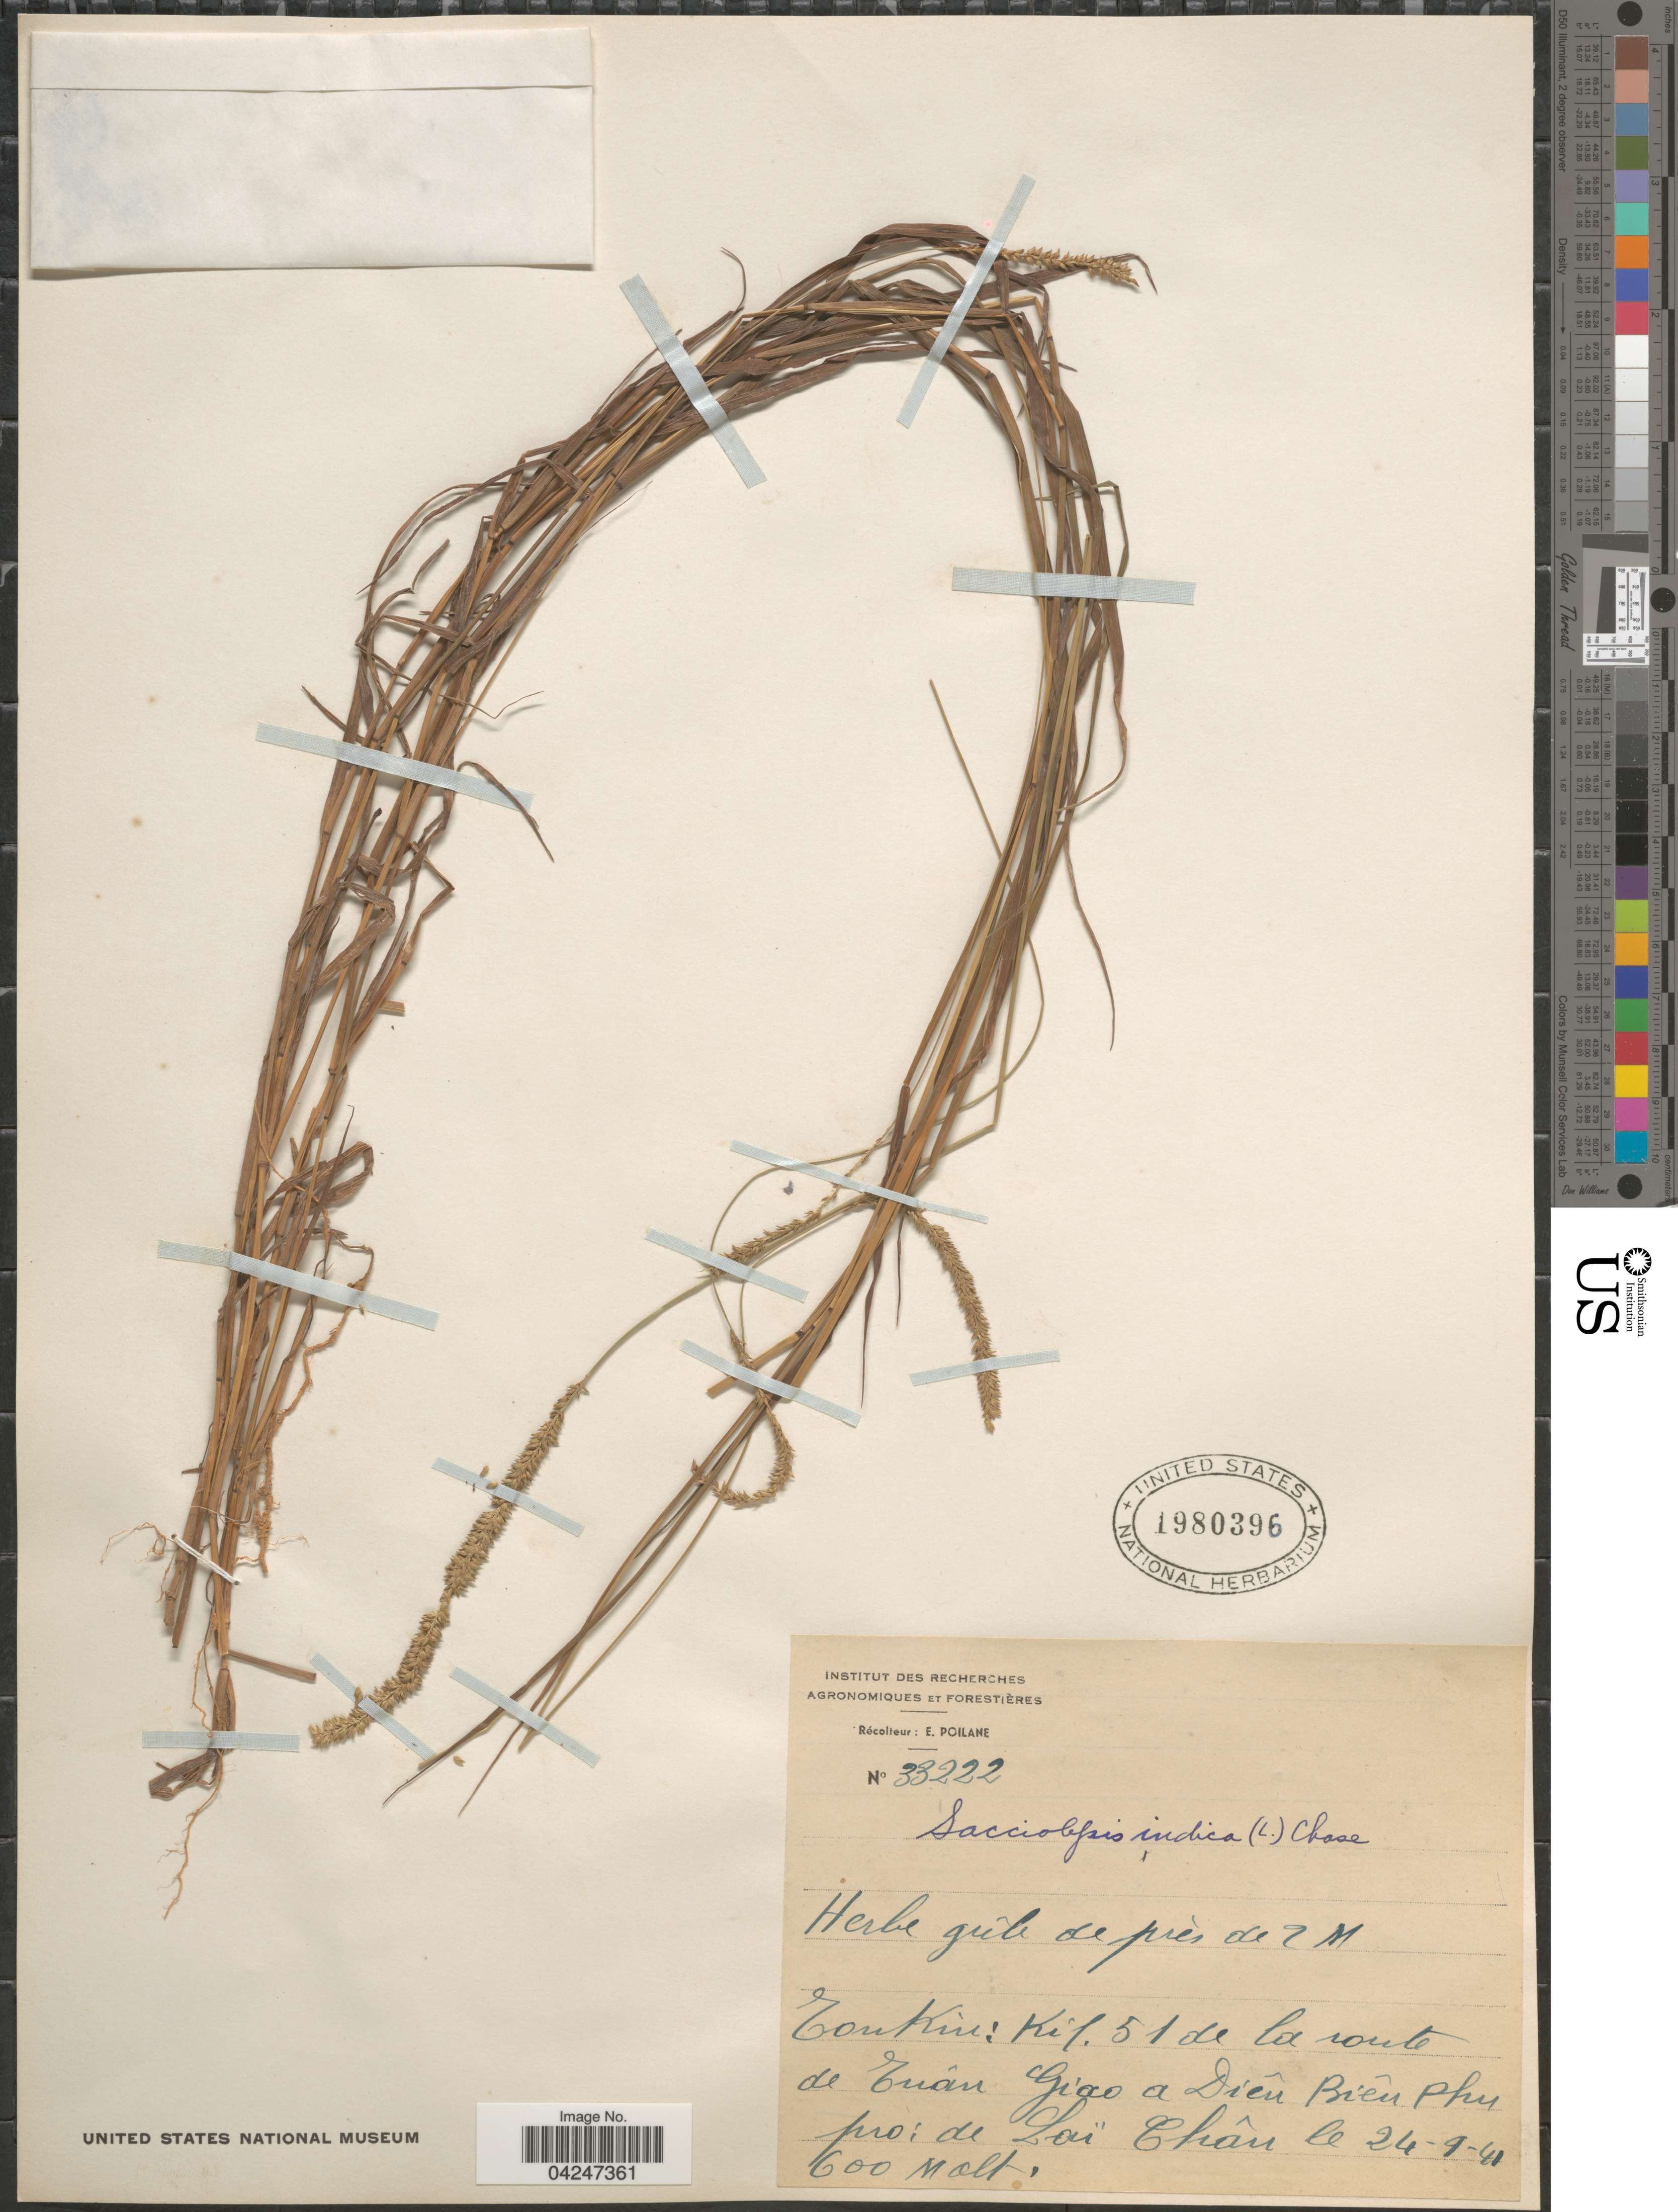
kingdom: Plantae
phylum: Tracheophyta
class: Liliopsida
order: Poales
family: Poaceae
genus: Sacciolepis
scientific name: Sacciolepis indica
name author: (L.) Chase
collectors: E. Poilane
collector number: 33222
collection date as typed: Transcribed d/m/y: 24/9/41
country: Vietnam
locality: Tonkin: Kil. 51 de la route de Tuán Giao a Diên Biêu Phu pro; de Lai Chân.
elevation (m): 600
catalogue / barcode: US 1980396